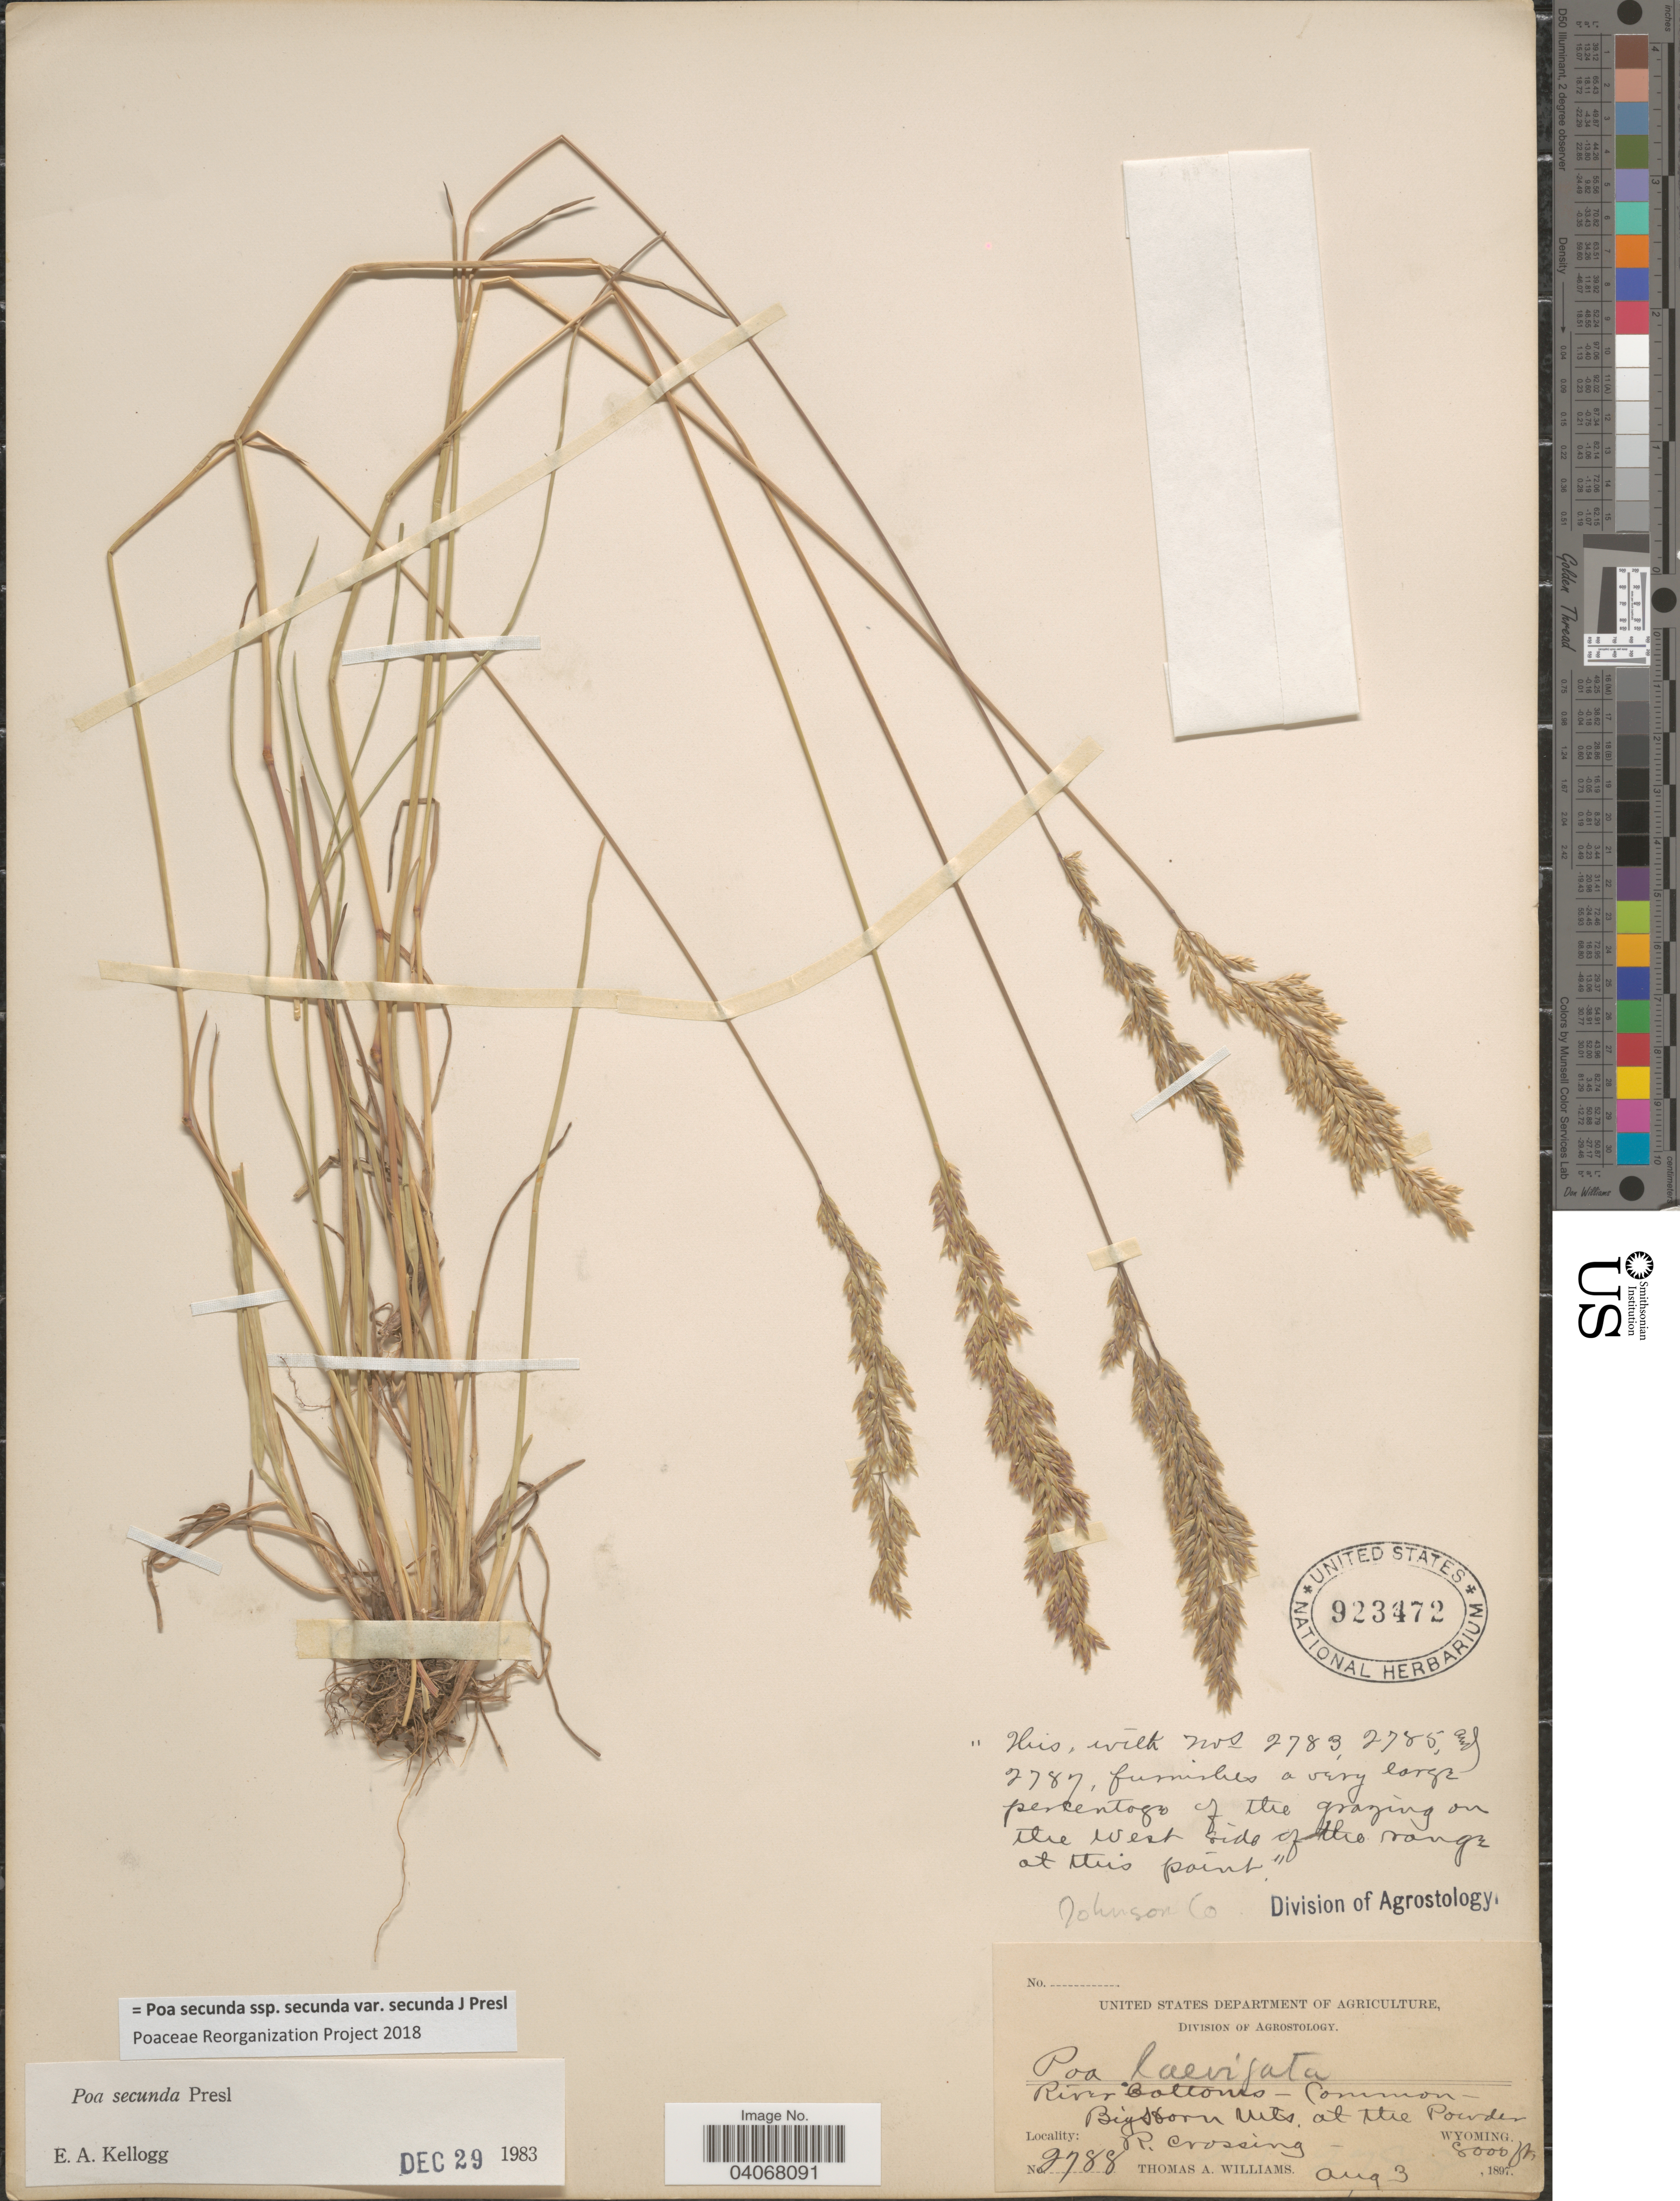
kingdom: Plantae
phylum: Tracheophyta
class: Liliopsida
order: Poales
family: Poaceae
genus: Poa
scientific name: Poa secunda subsp. secunda var. secunda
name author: J. Presl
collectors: T. A. Williams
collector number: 2788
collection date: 1897-08-03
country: United States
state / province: Wyoming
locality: Big Horn Mts. at the Powder R. Crossing.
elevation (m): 2438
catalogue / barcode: US 923472